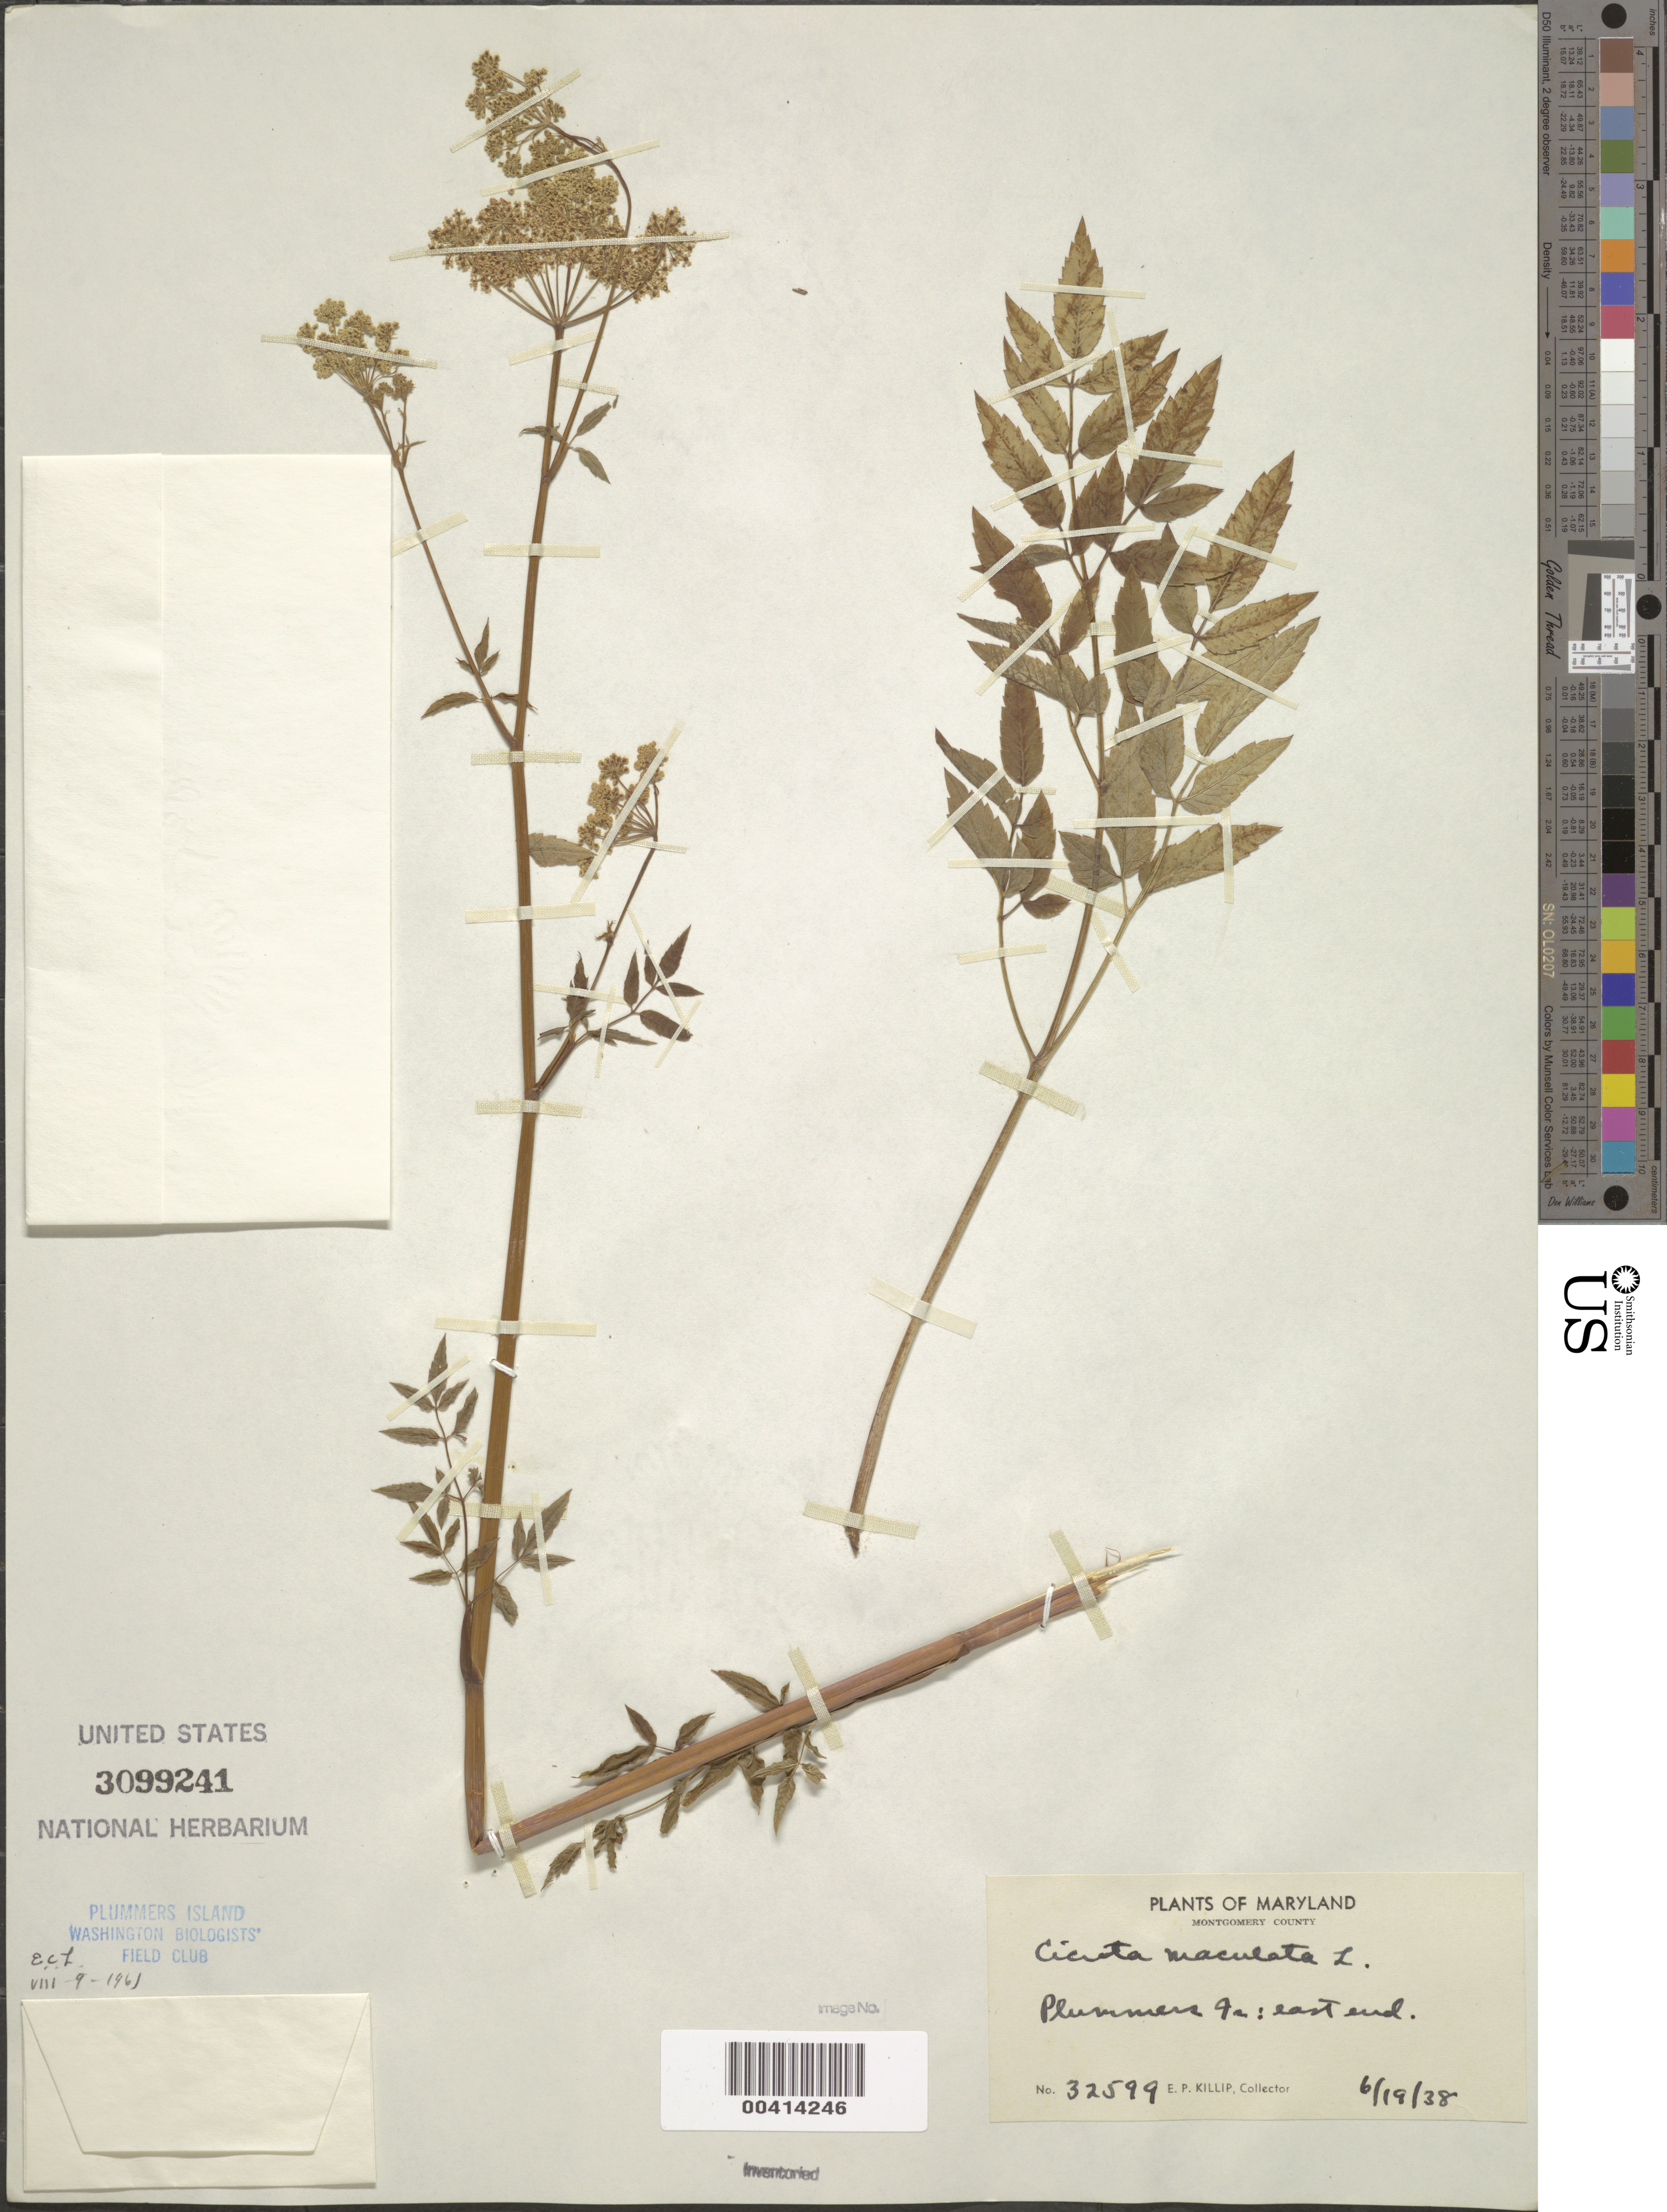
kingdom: Plantae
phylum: Tracheophyta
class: Magnoliopsida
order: Apiales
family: Apiaceae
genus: Cicuta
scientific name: Cicuta maculata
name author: L.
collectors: E. P. Killip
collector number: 32599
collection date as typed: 19 Jun 1938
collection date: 1938-06-19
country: United States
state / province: Maryland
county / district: Montgomery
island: Plummers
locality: Plummer's Island; east end C. & O. Canal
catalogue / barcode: US 3099241